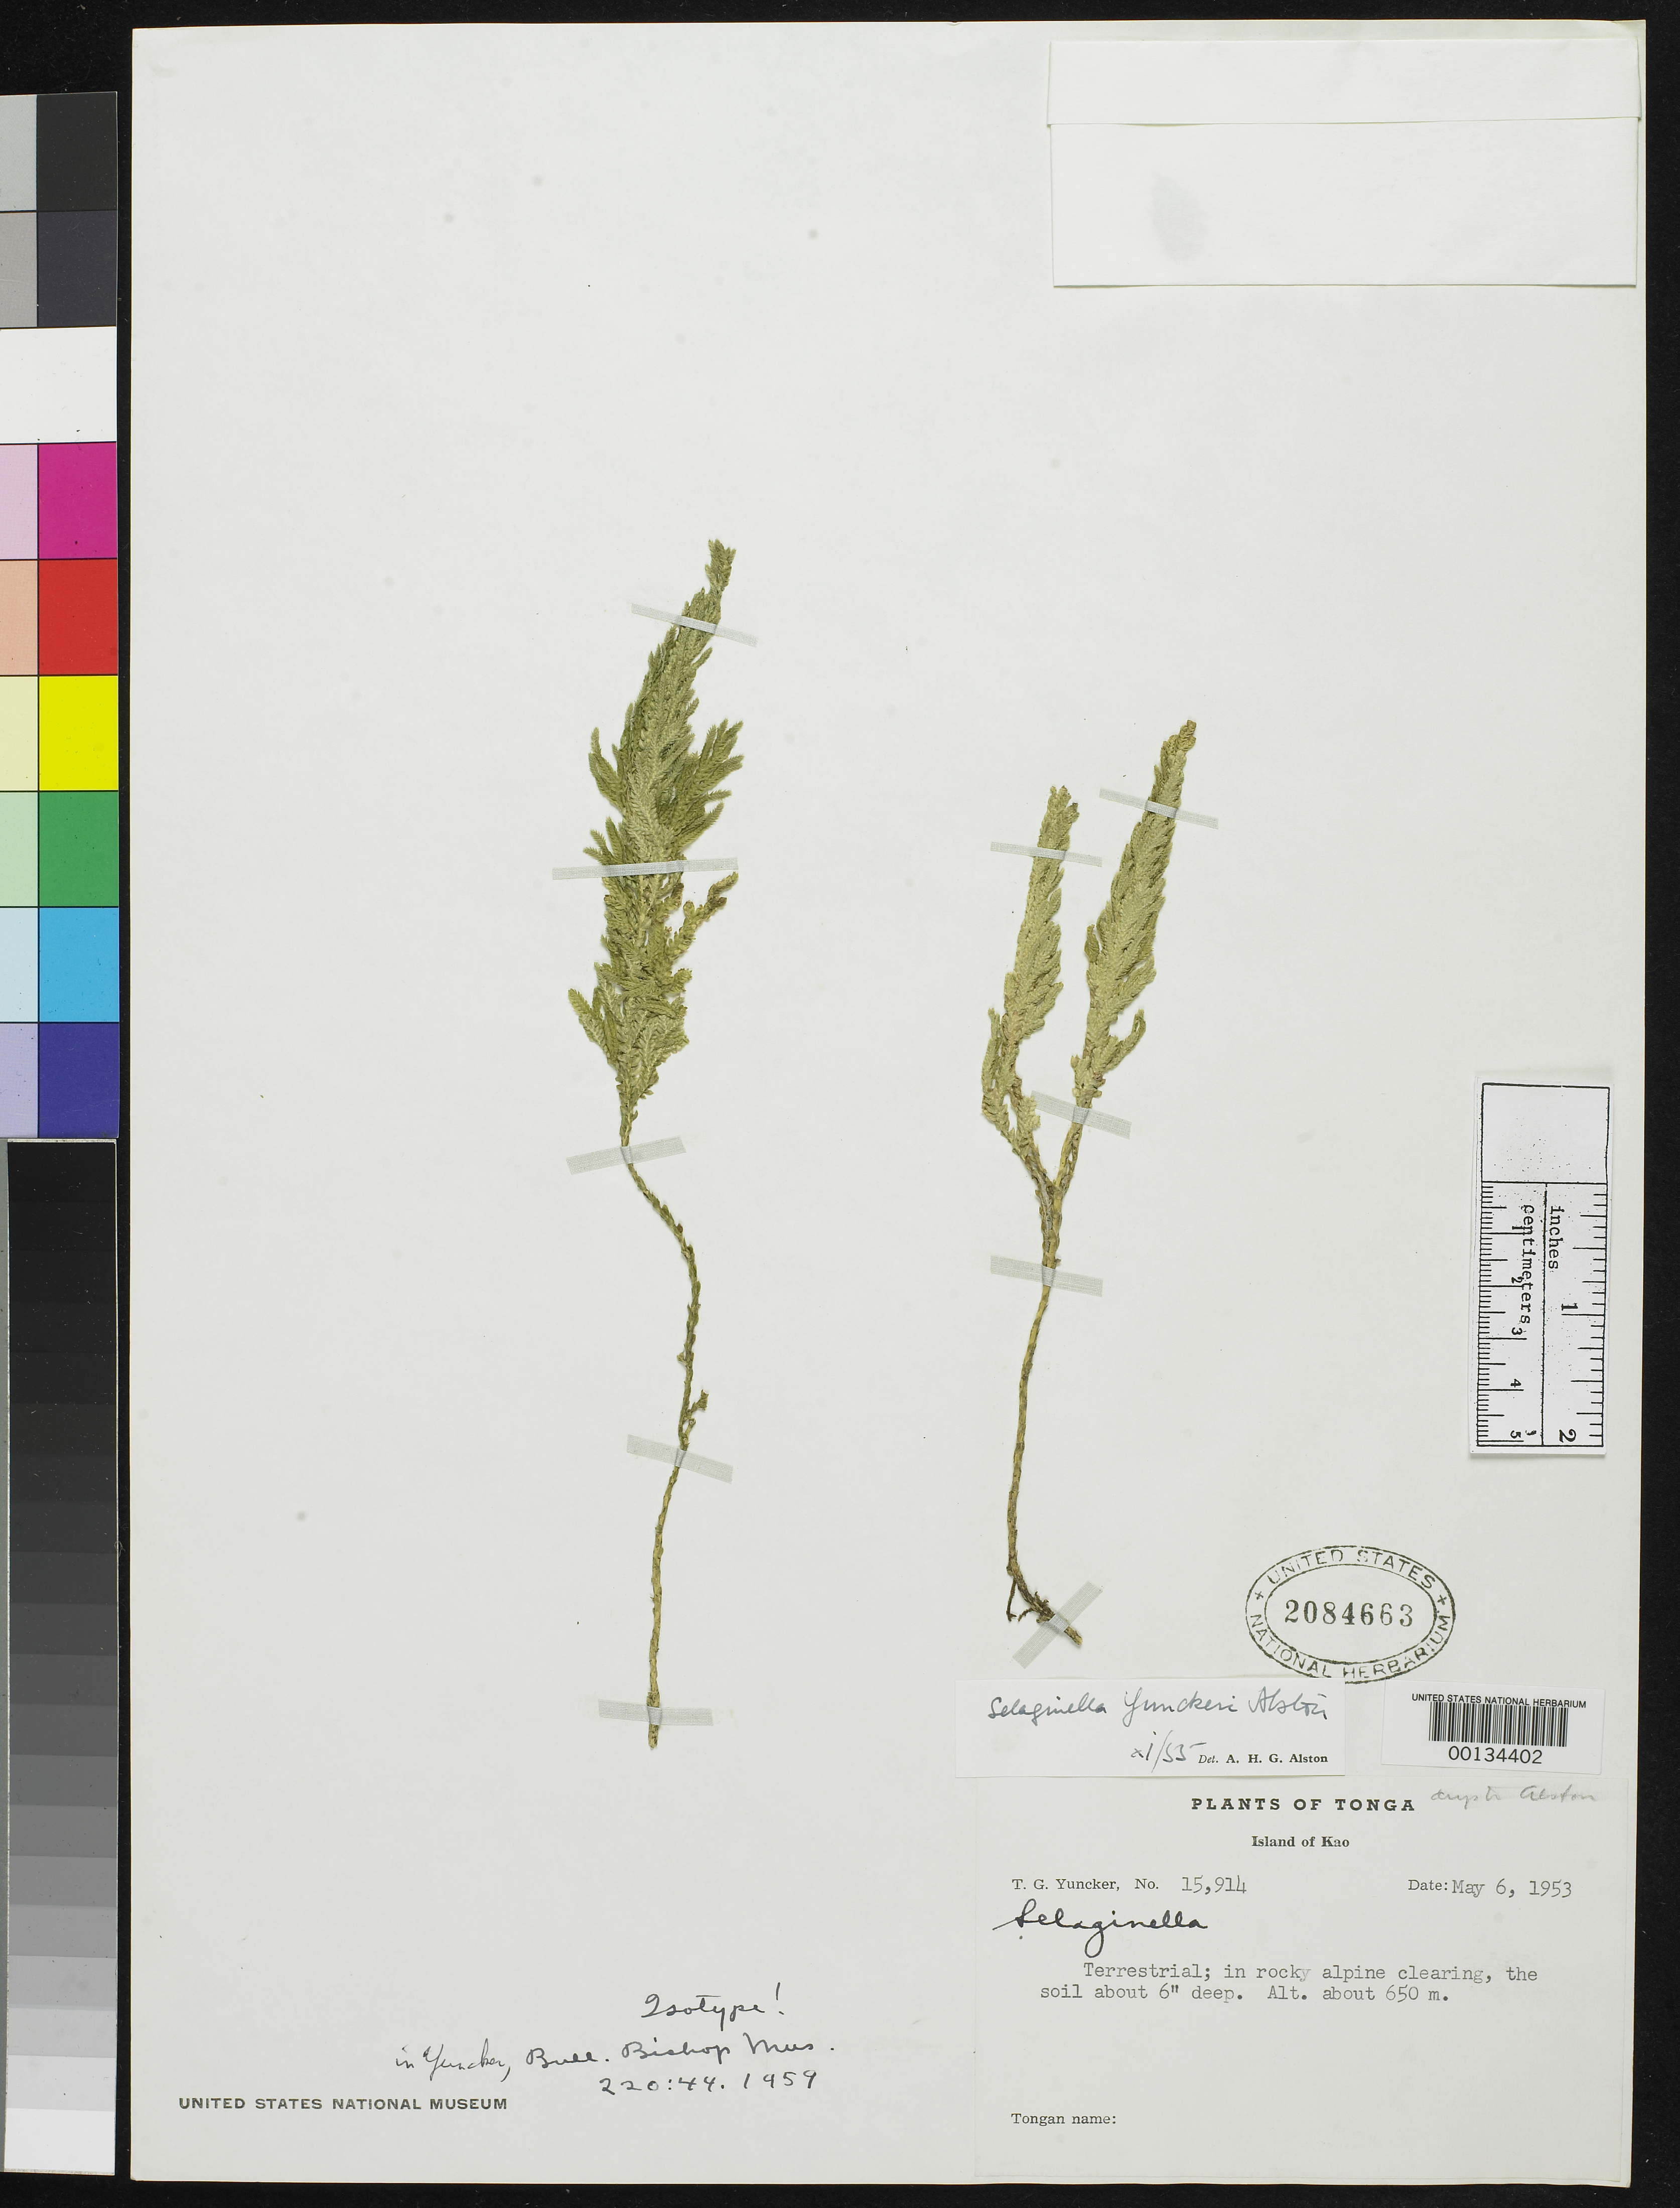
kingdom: Plantae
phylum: Tracheophyta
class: Lycopodiopsida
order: Selaginellales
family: Selaginellaceae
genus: Selaginella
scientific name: Selaginella yunckeri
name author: Alston in Yunck.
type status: Isotype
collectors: T. G. Yuncker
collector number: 15914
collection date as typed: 06 May 1953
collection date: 1953-05-06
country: Tonga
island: Kao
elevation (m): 650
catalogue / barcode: US 2084663